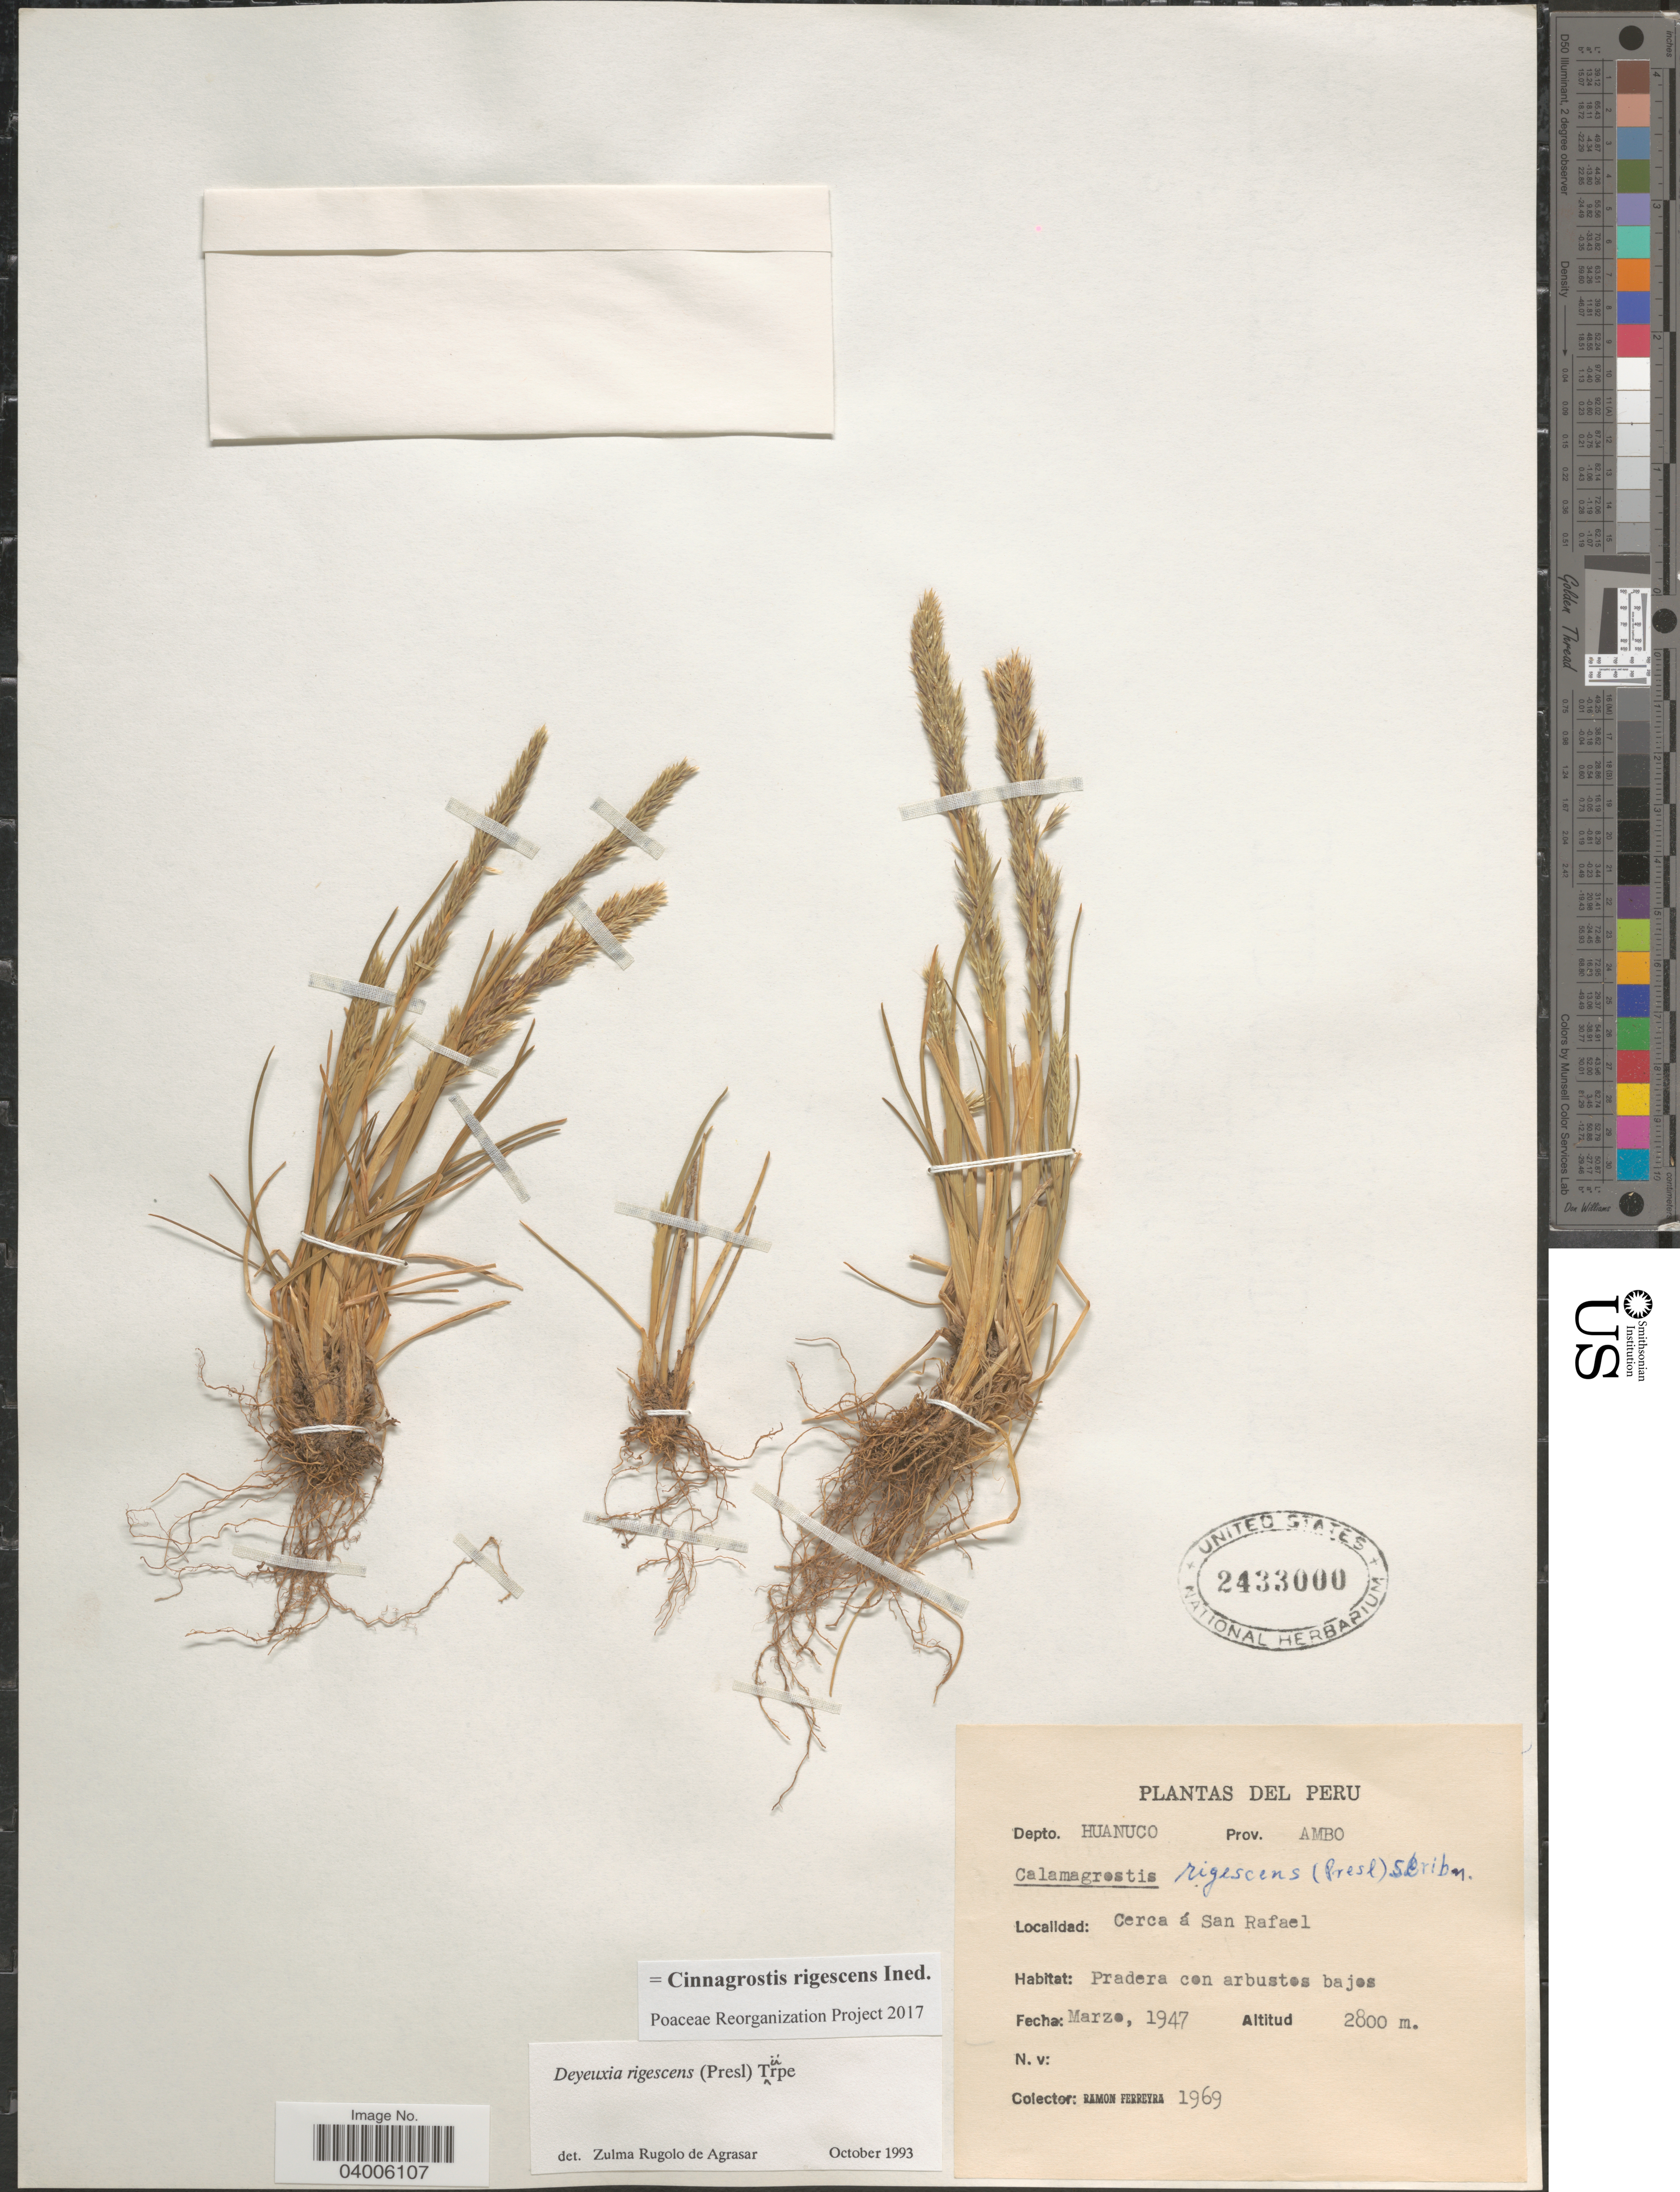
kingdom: Plantae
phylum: Tracheophyta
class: Liliopsida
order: Poales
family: Poaceae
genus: Cinnagrostis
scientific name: Cinnagrostis rigescens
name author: (J. Presl) P.M. Peterson et al.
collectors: R. A. Ferreyra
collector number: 1969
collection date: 1947-03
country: Peru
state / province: Huánuco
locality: Depto. Huanuco. Prov. Ambo. Cerca á San Rafael.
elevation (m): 2800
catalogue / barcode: US 2433000